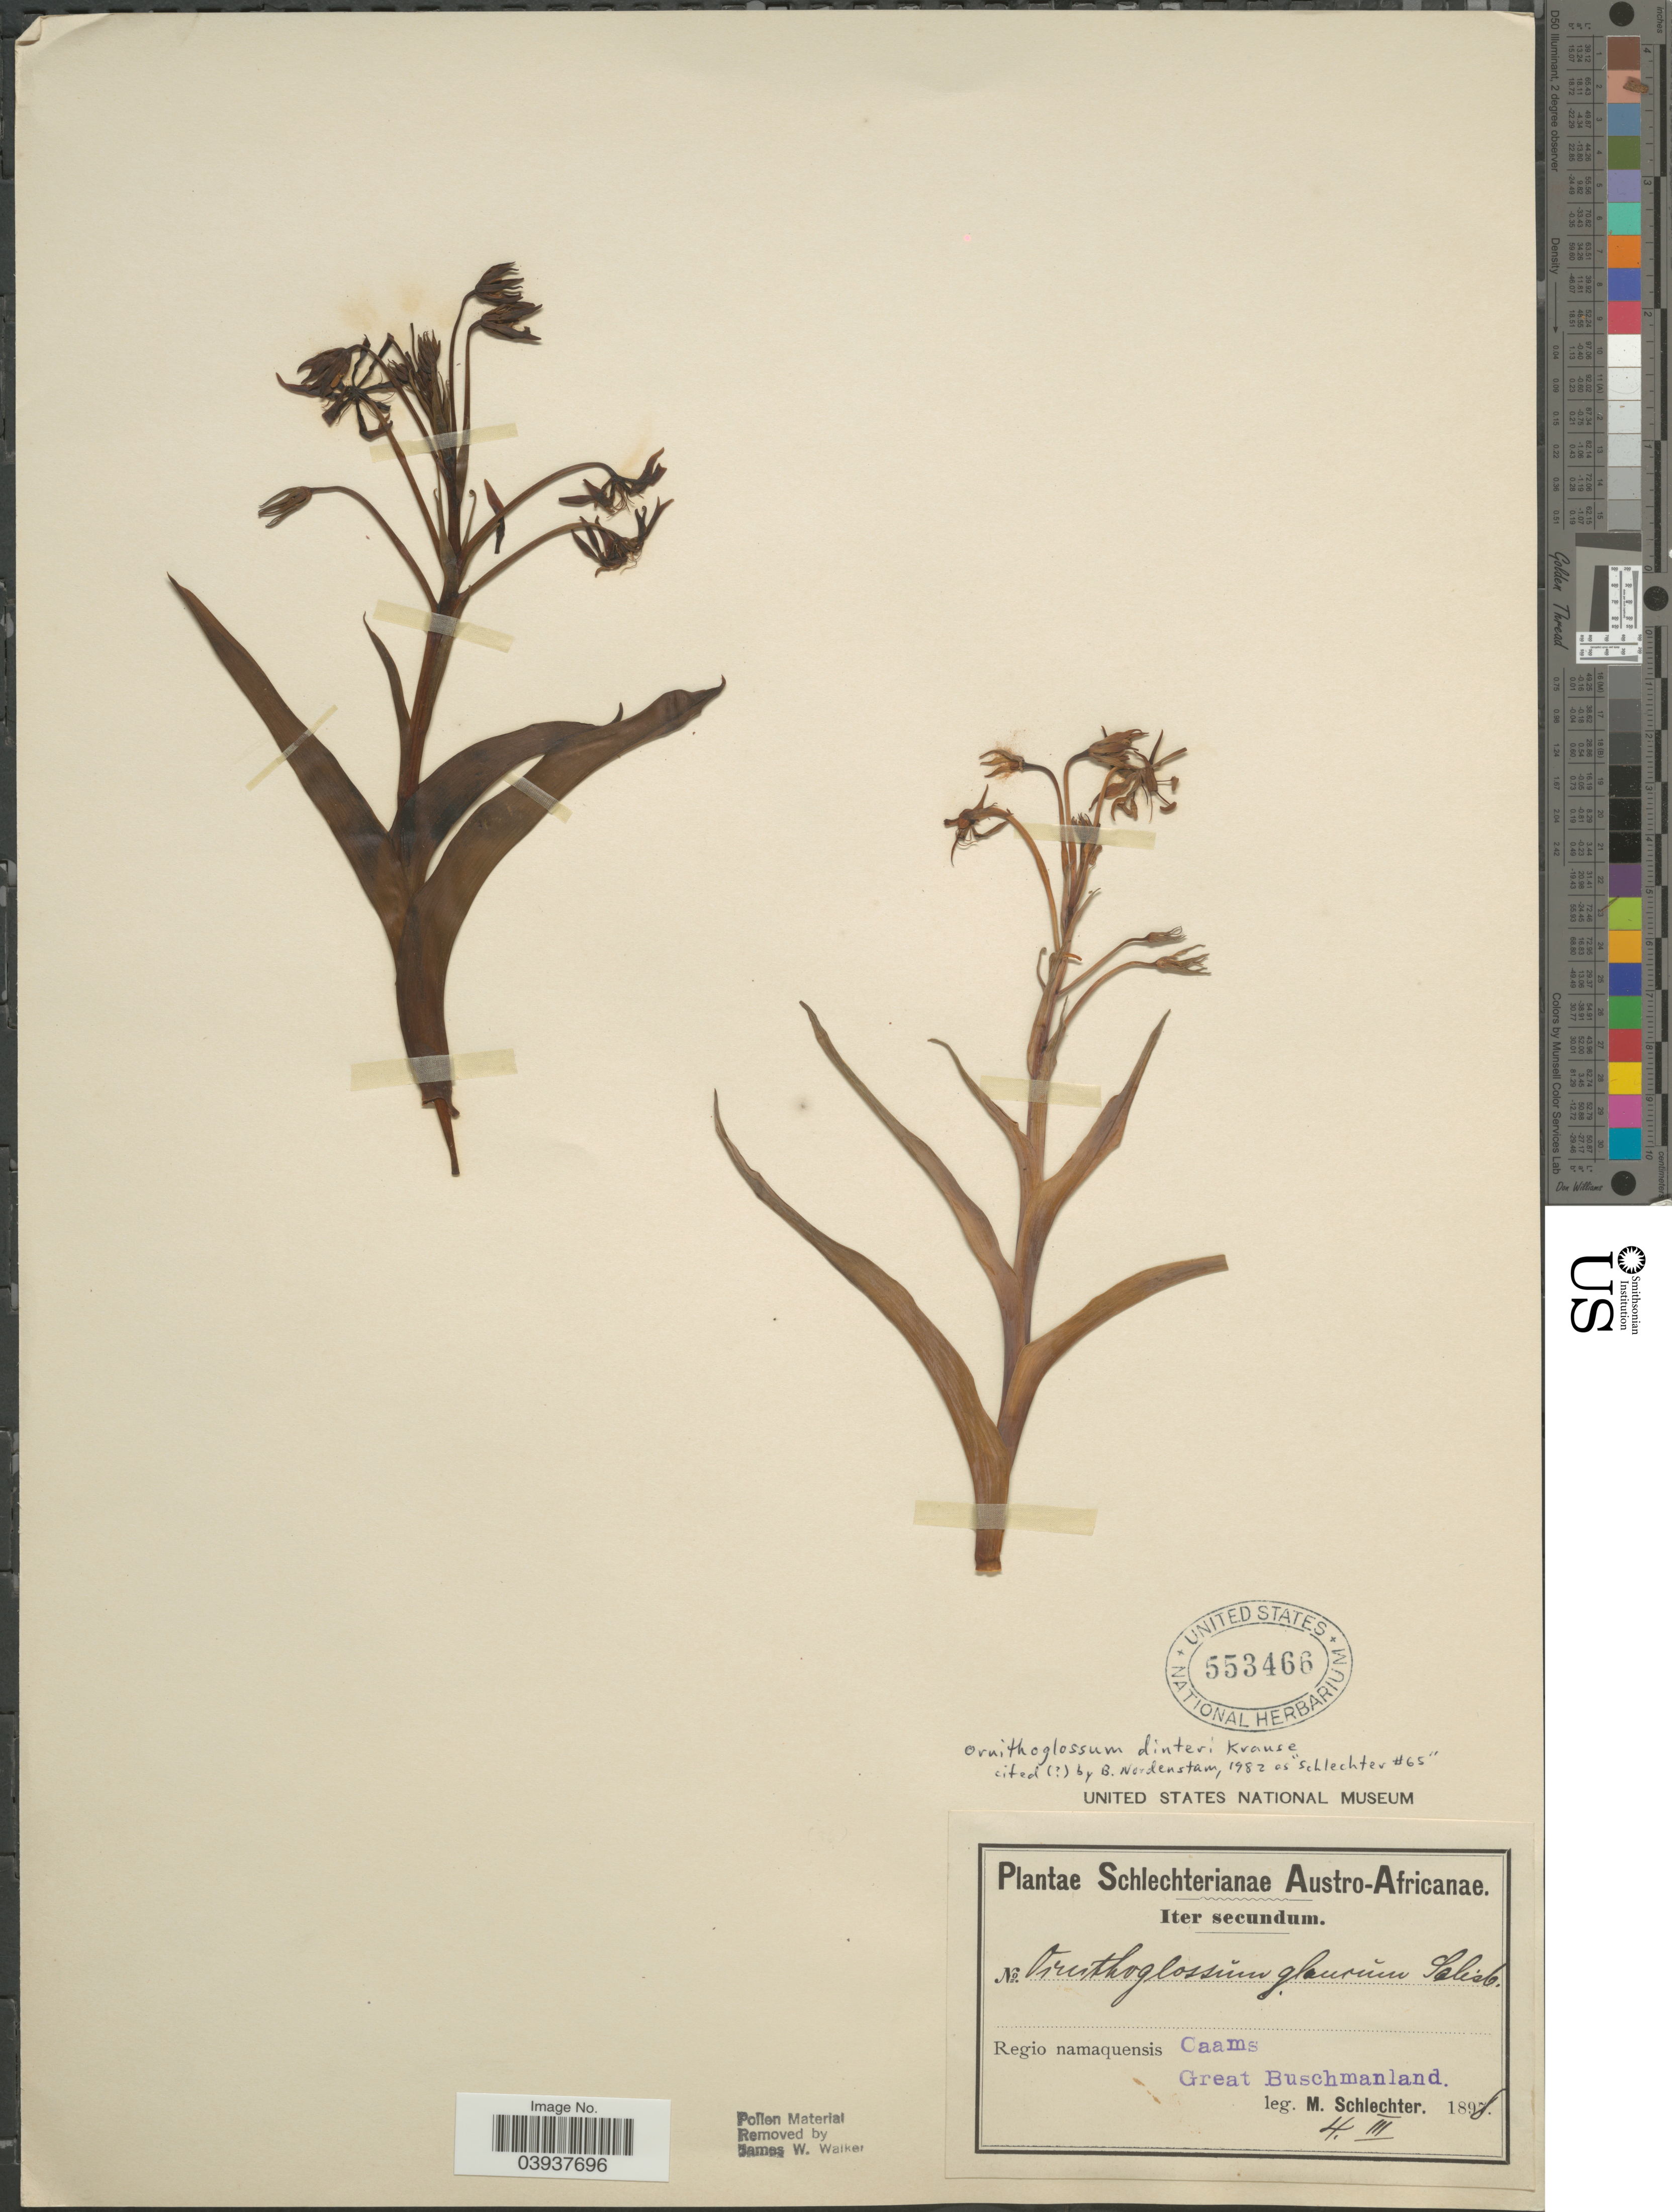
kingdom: Plantae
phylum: Tracheophyta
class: Liliopsida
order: Liliales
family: Colchicaceae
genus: Ornithoglossum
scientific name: Ornithoglossum dinteri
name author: K. Krause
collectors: M. Schlecter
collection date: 1898-03-04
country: South Africa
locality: Austro-Africanae. Regio namaquensis Caams Great Buschmanland.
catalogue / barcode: US 553466